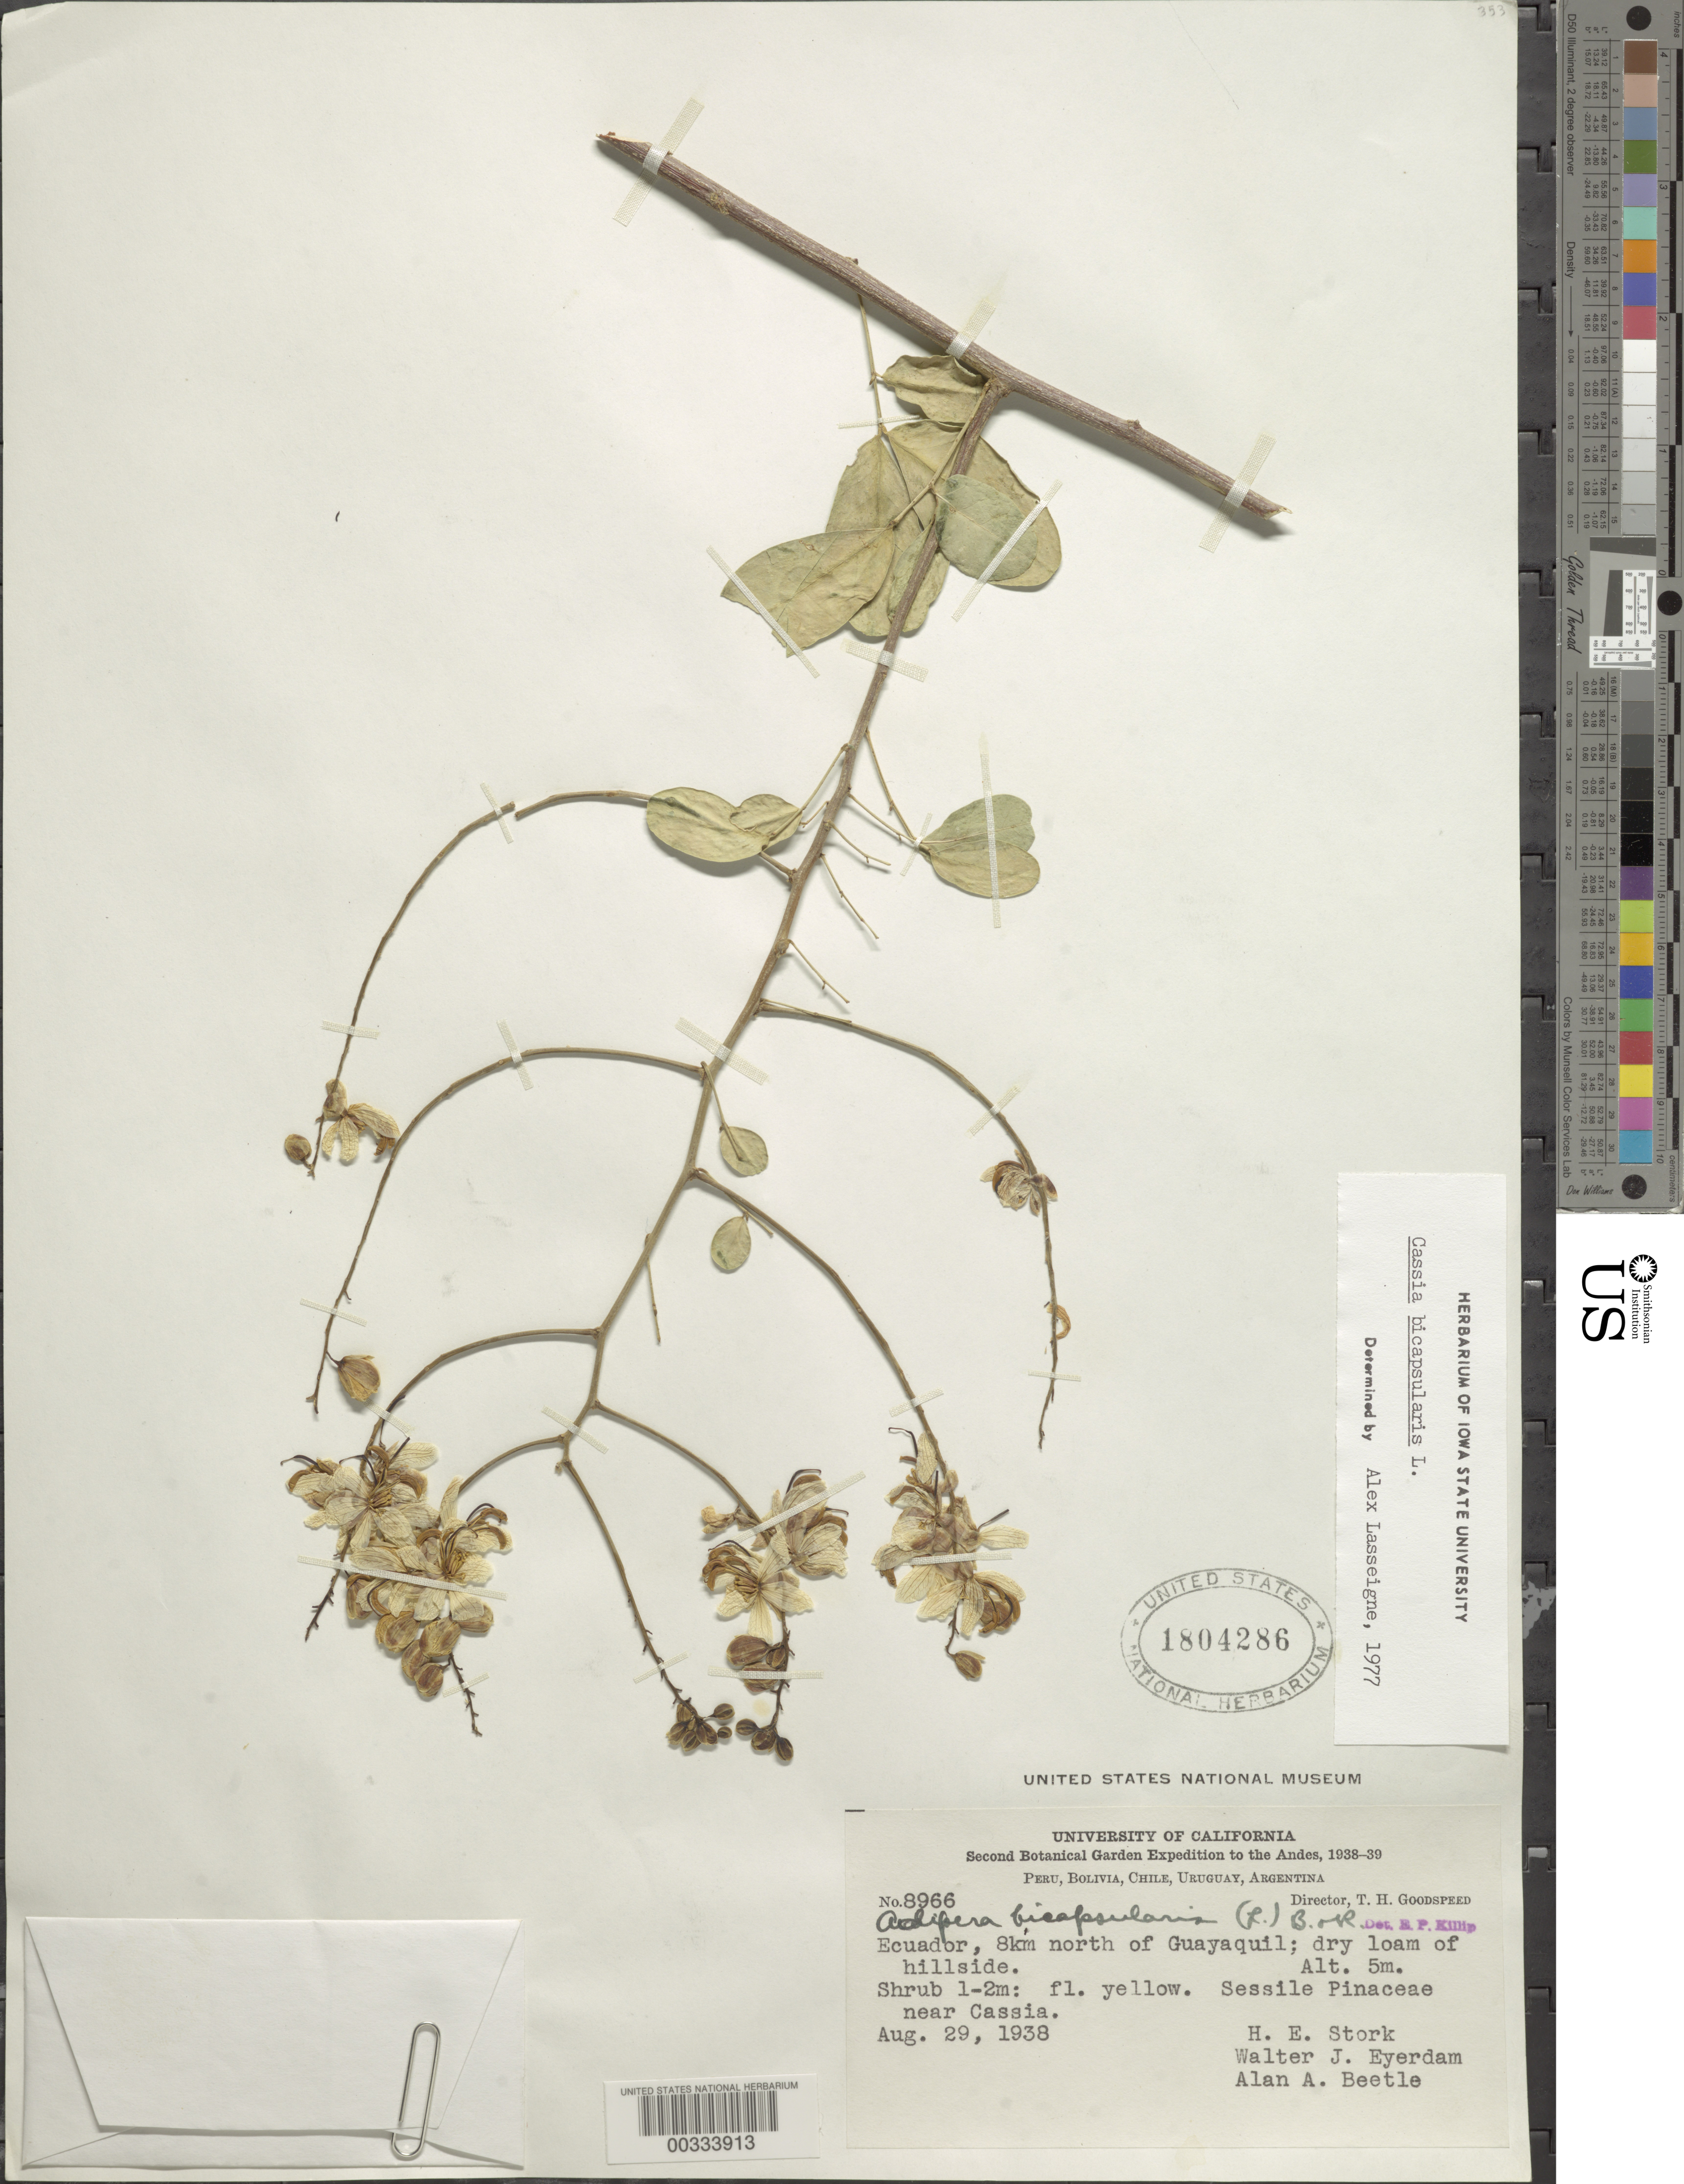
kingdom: Plantae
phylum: Tracheophyta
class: Magnoliopsida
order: Fabales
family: Fabaceae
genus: Senna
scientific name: Senna bicapsularis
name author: (L.) Roxb.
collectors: H. E. Stork, W. J. Eyerdam & A. A. Beetle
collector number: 8966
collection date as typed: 29 Aug 1938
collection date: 1938-08-29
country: Ecuador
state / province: Guayas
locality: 8 km N of Guayaquil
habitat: Dry loam of hillside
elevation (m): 5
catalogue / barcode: US 1804286